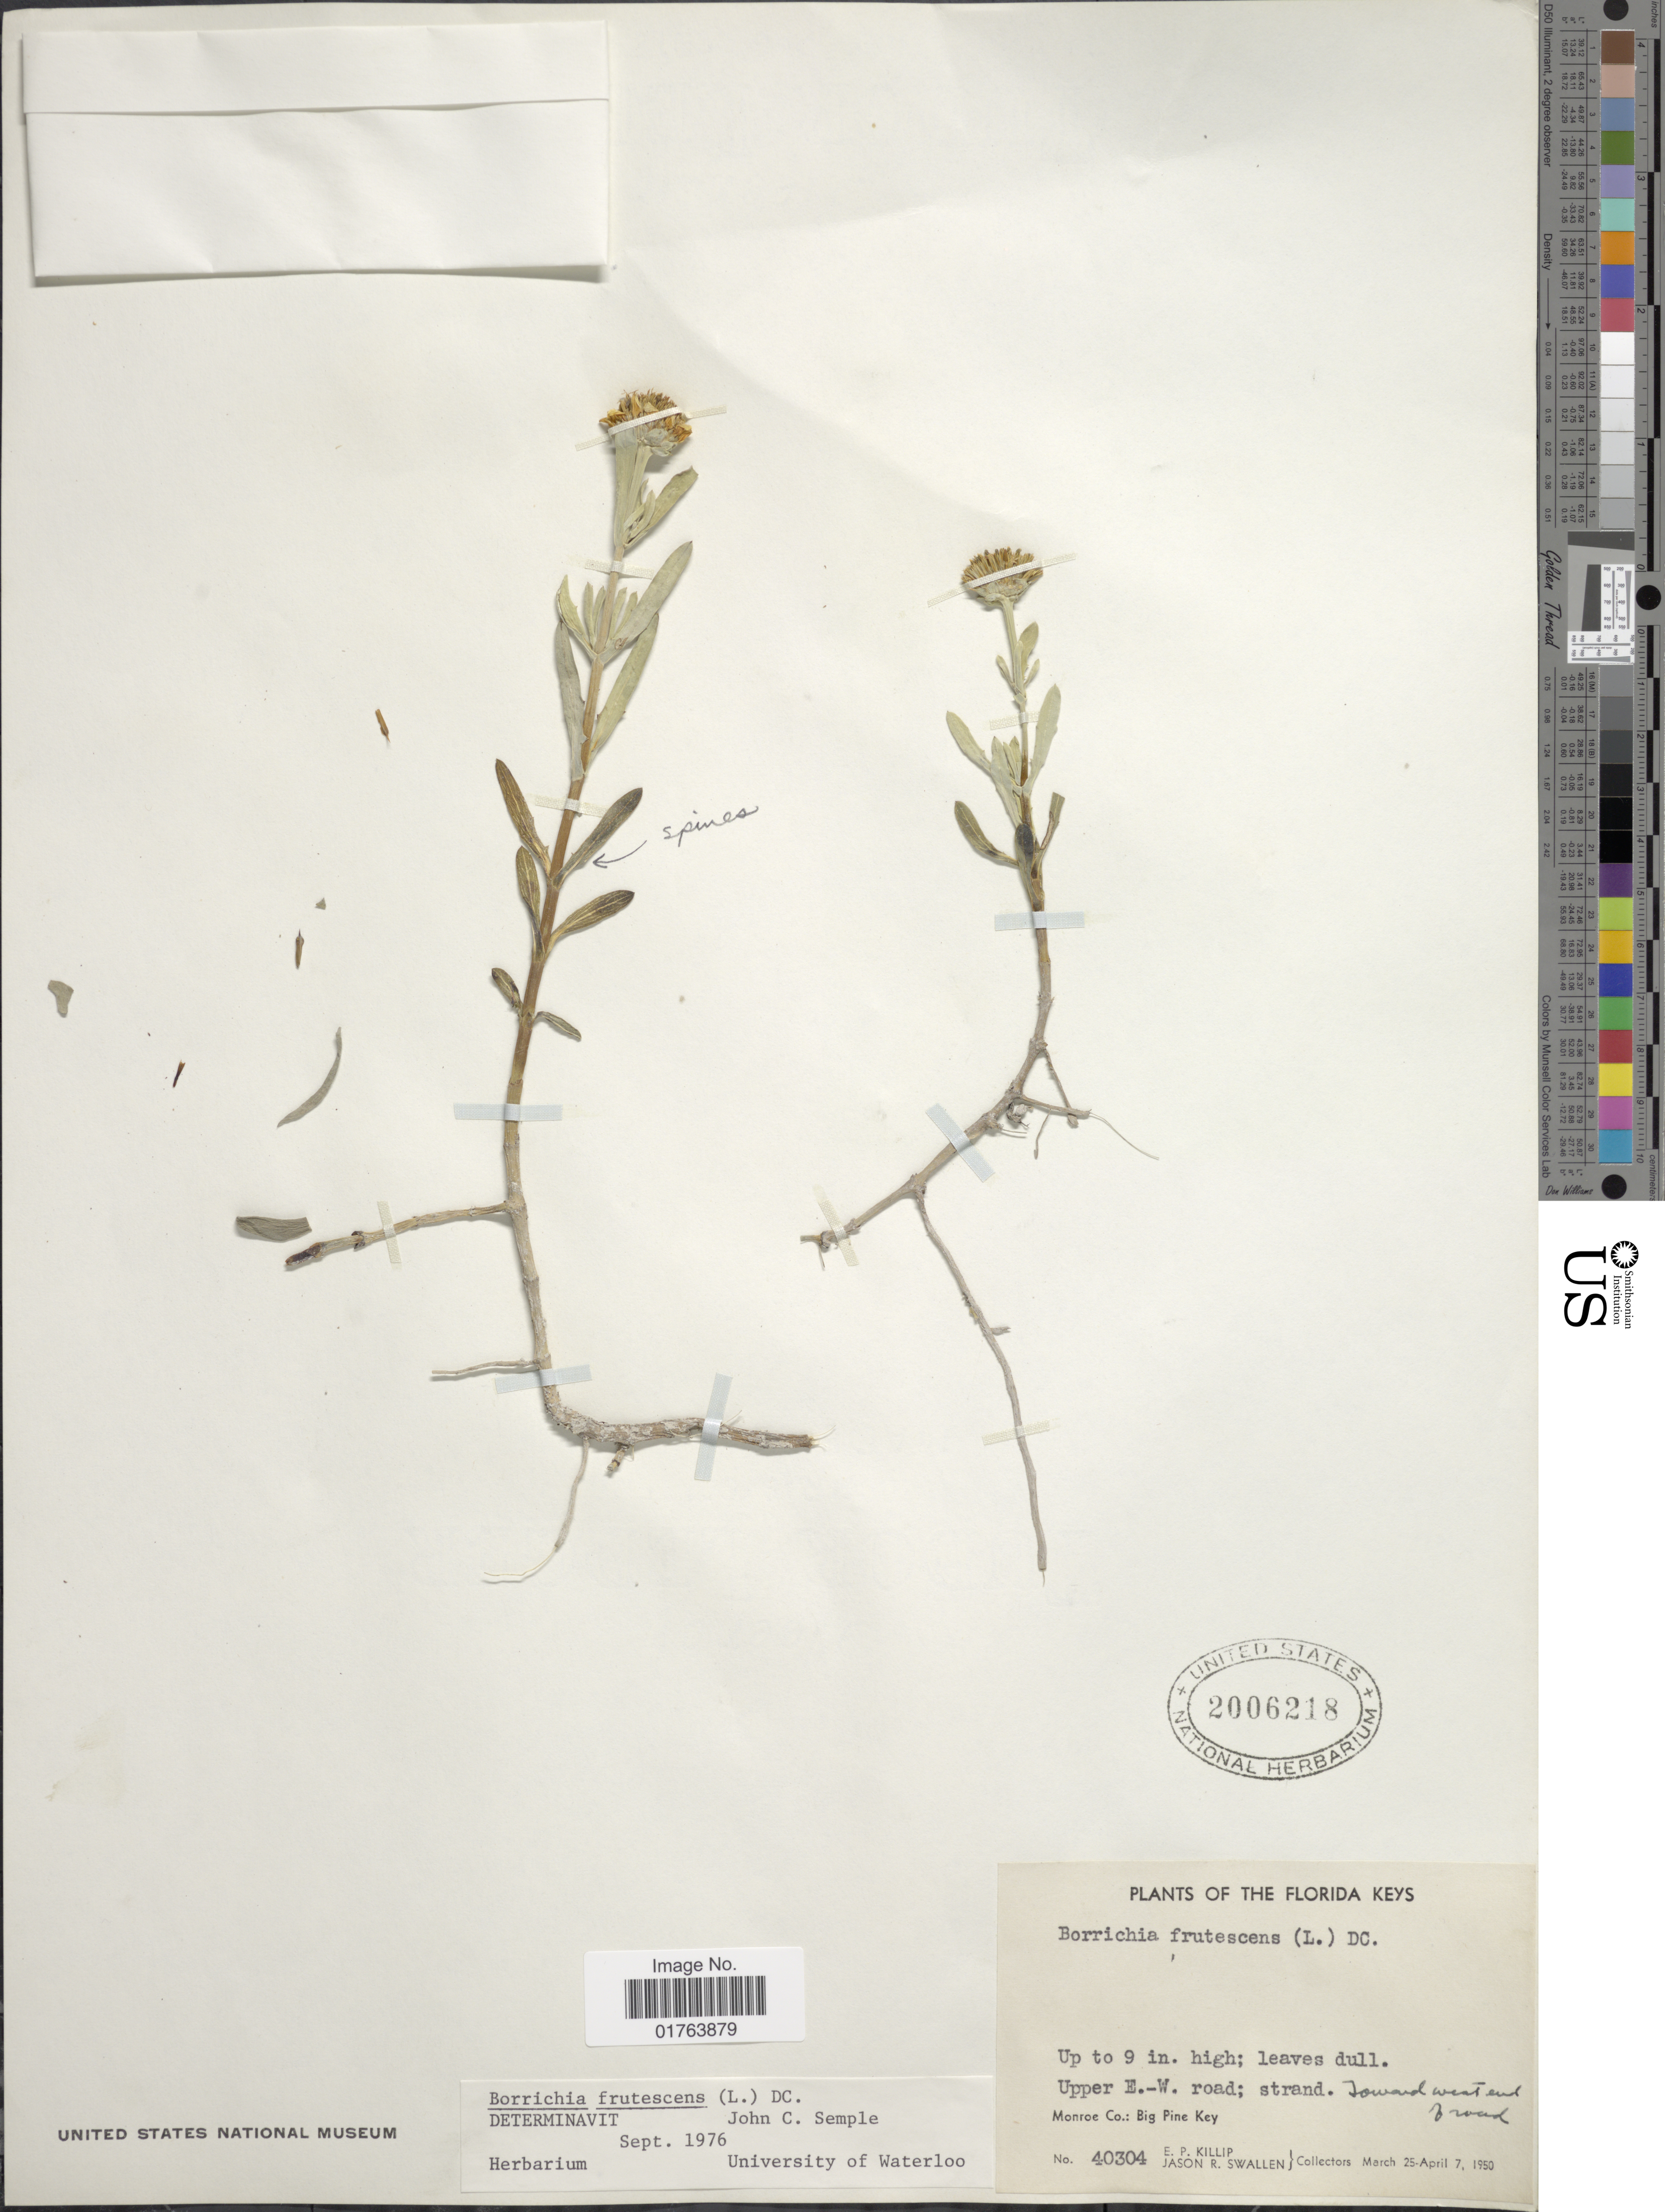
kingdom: Plantae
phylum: Tracheophyta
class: Magnoliopsida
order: Asterales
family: Asteraceae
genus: Borrichia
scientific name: Borrichia frutescens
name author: (L.) DC.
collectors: E. P. Killip & J. R. Swallen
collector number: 40304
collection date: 1950-03-25/1950-04-07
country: United States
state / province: Florida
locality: Florida Keys, Monroe Co.: Big Pine Key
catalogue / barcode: US 2006218